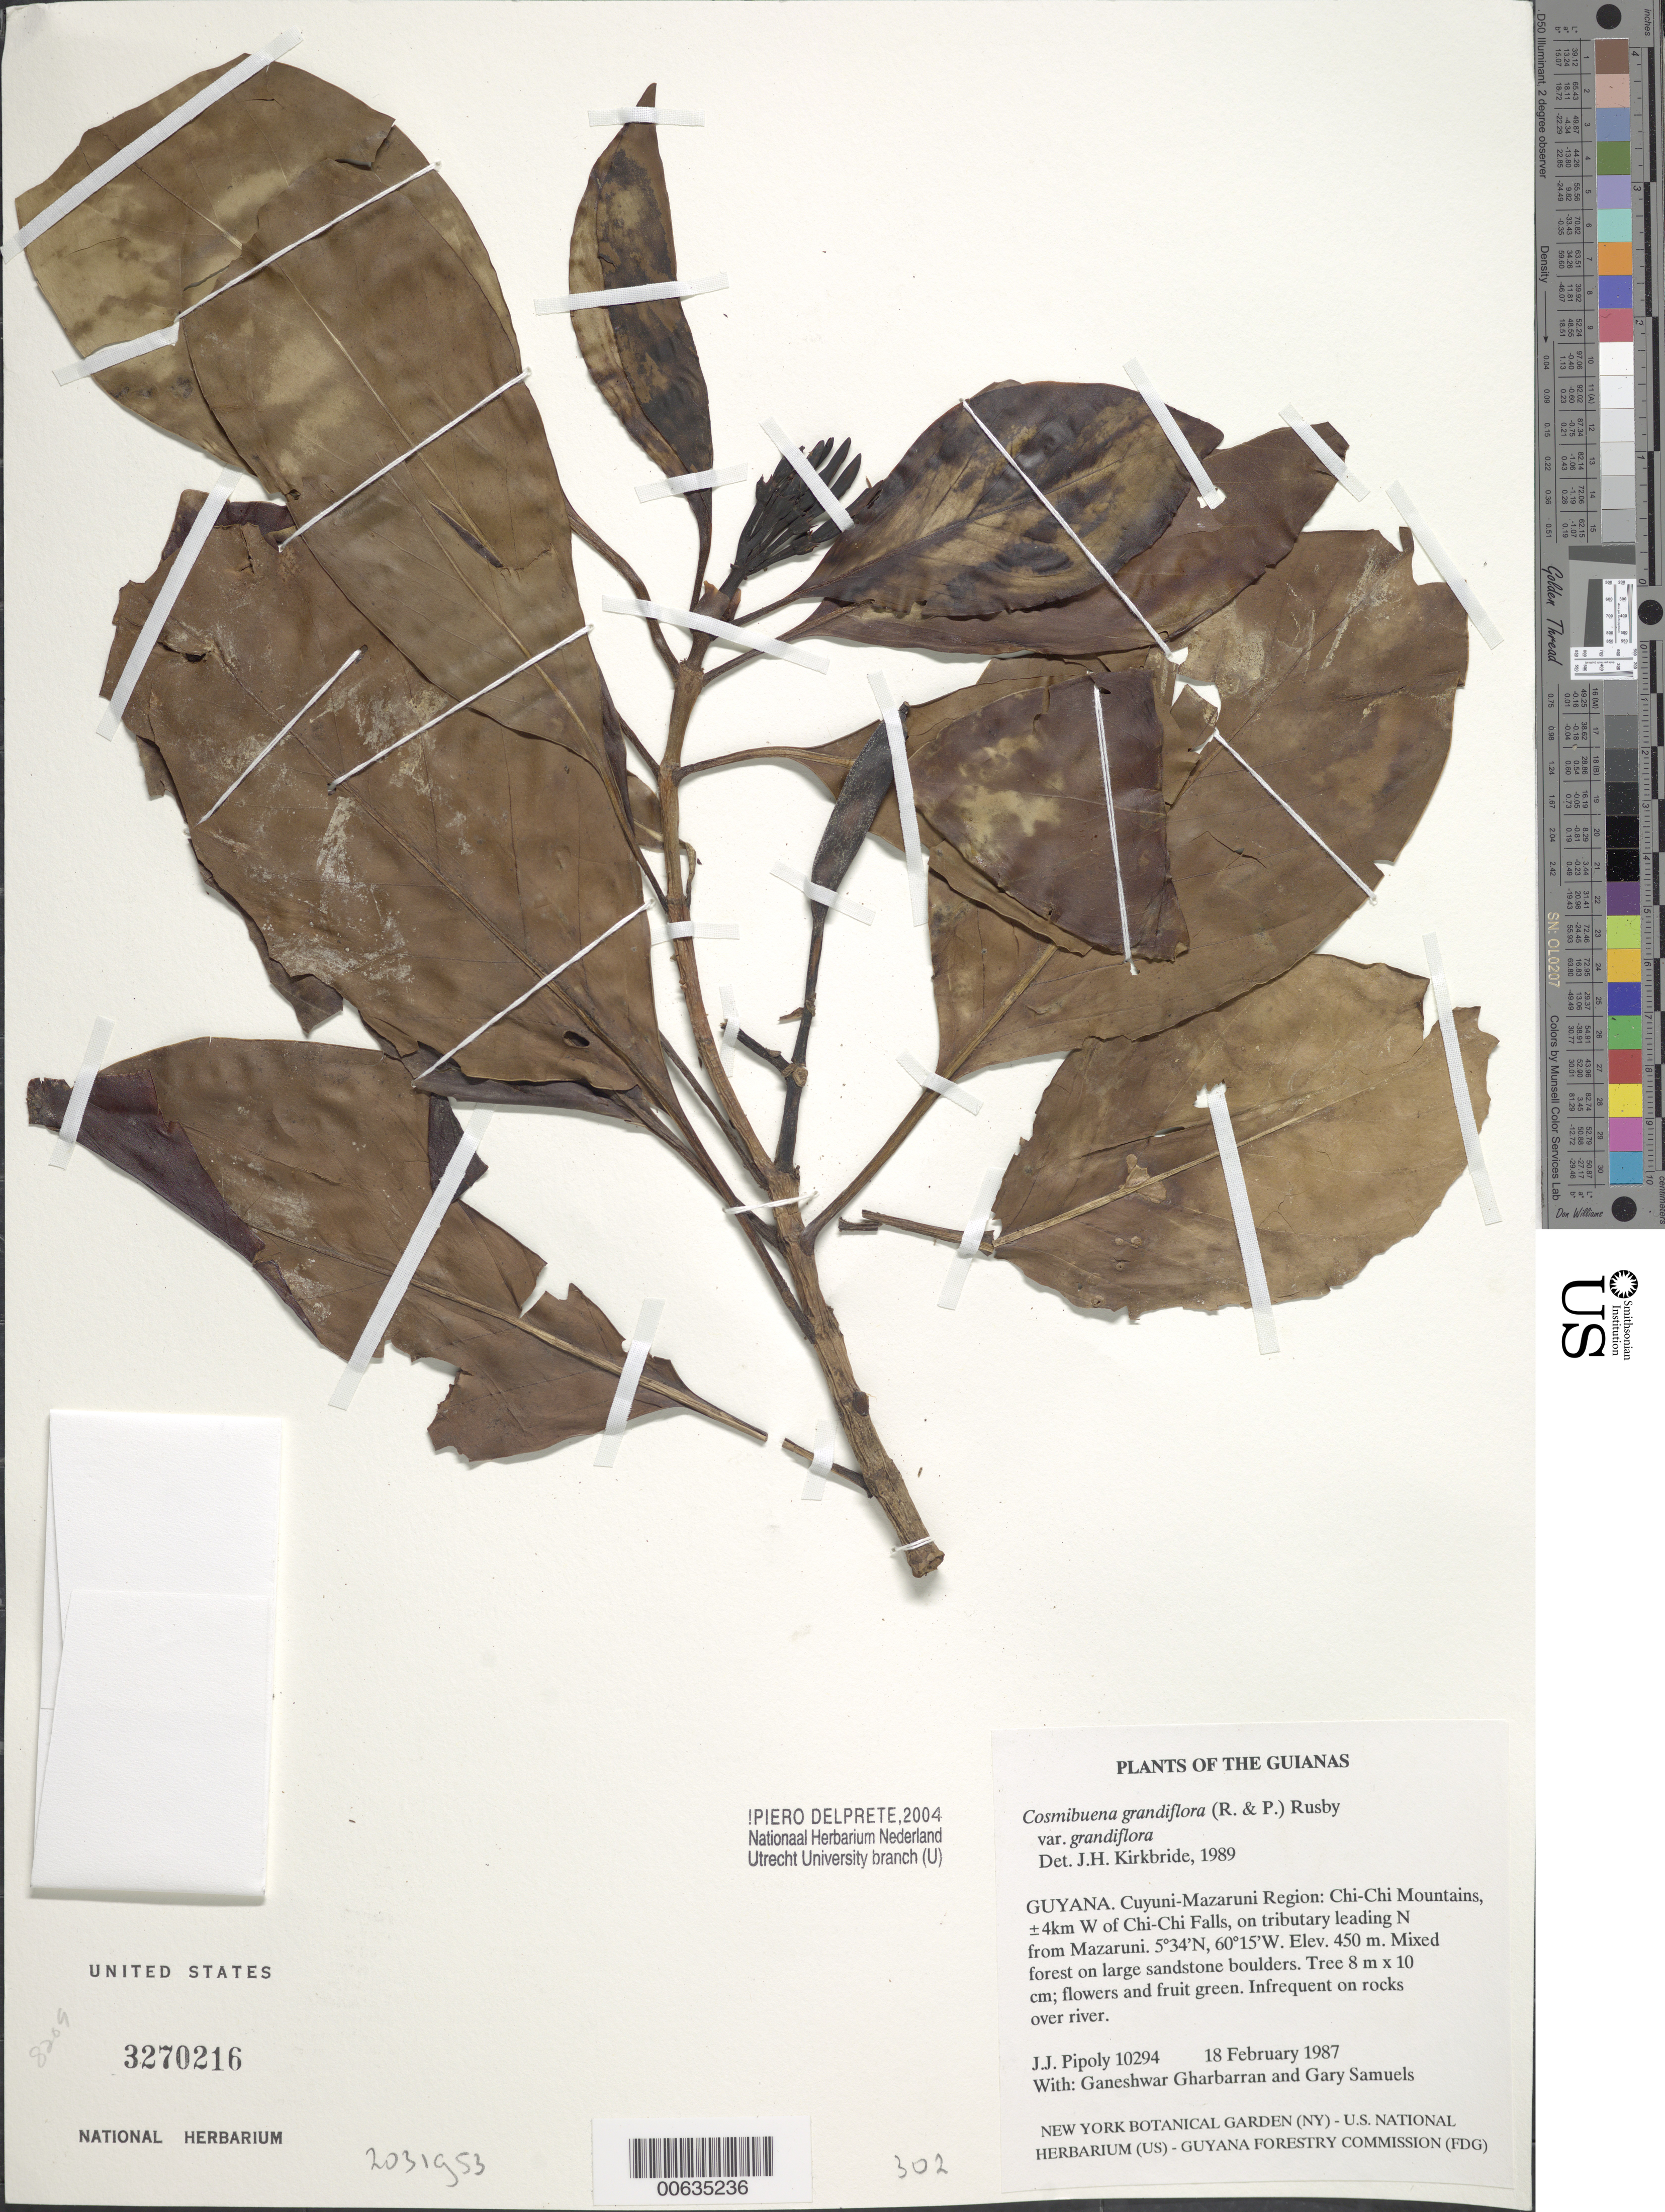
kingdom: Plantae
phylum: Tracheophyta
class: Magnoliopsida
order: Gentianales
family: Rubiaceae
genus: Cosmibuena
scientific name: Cosmibuena grandiflora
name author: (Rose & Pav.) Rusby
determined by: Kirkbride, J. H.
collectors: J. J. Pipoly, G. Gharbarran & G. Samuels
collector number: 10294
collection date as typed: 18 February 1987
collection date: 1987-02-18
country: Guyana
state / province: Cuyuni-Mazaruni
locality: Chi-Chi Mountains, ±4km W of Chi-Chi Falls, on tributary leading N from Mazaruni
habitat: Mixed forest on large sandstone boulders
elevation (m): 450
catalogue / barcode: US 3270216